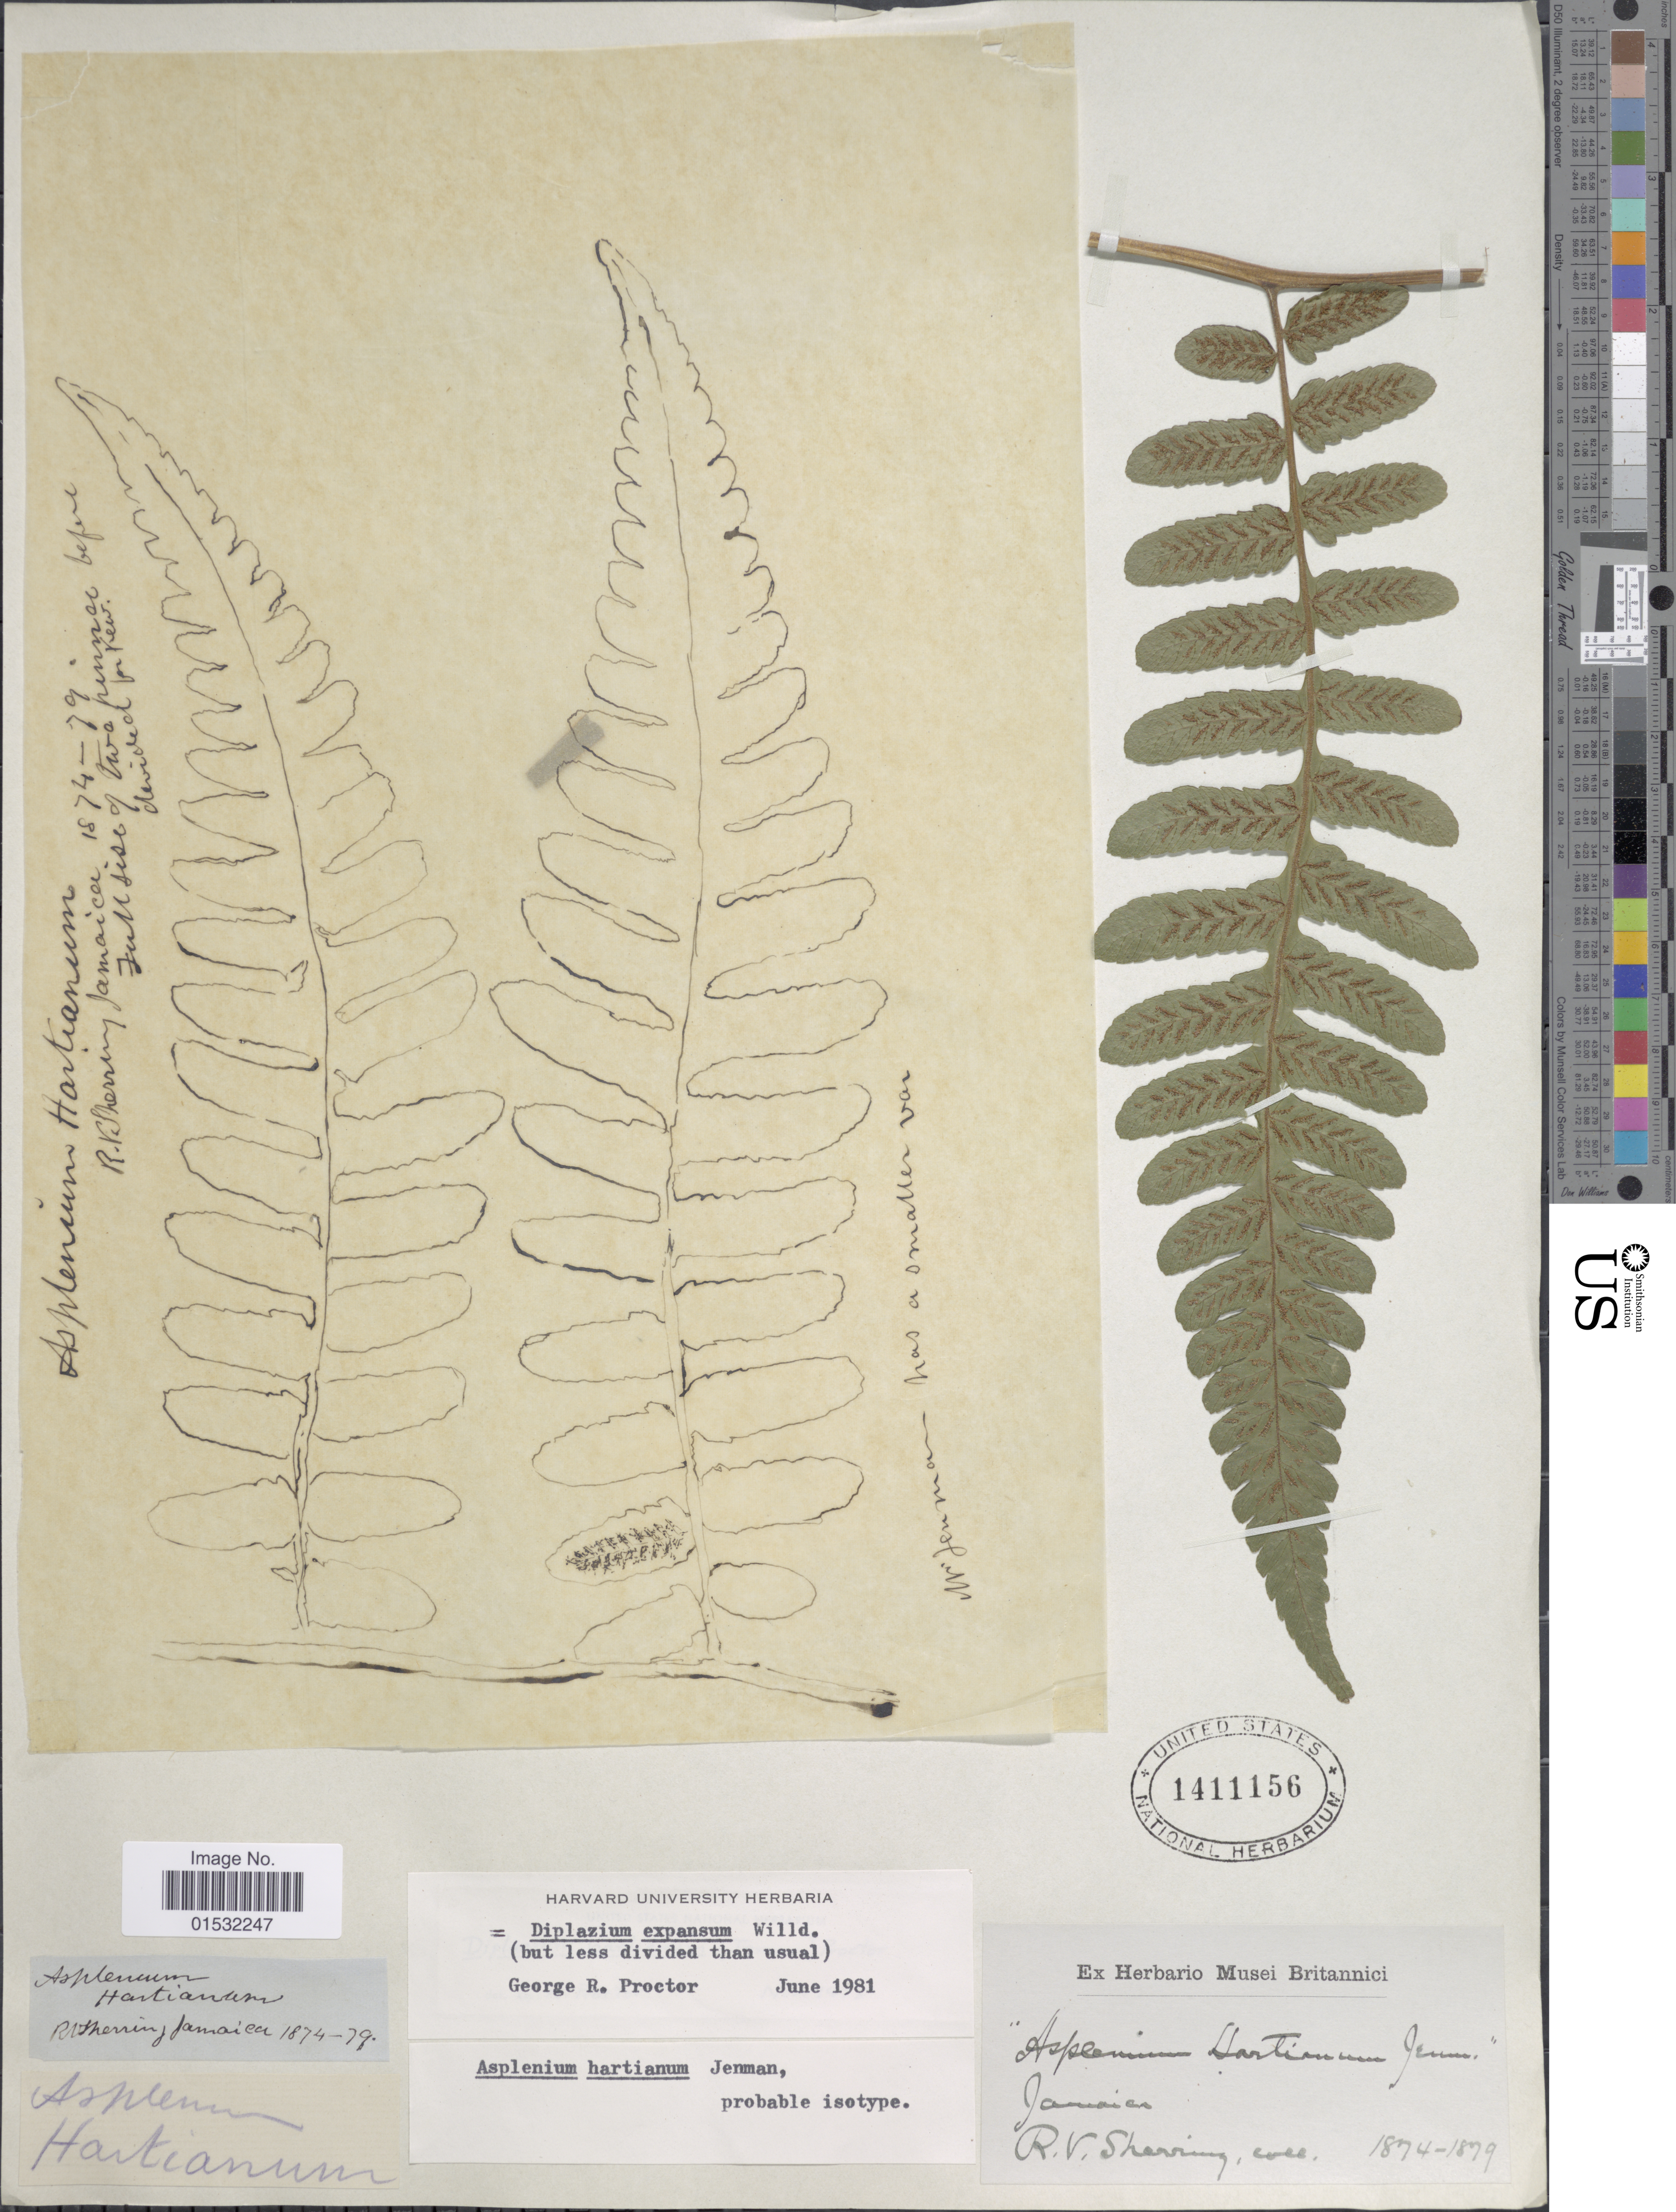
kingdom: Plantae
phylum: Tracheophyta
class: Polypodiopsida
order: Polypodiales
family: Athyriaceae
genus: Diplazium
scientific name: Diplazium expansum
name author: Willd.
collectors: R. Sherring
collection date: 1874/1879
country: Jamaica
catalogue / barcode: US 1411156